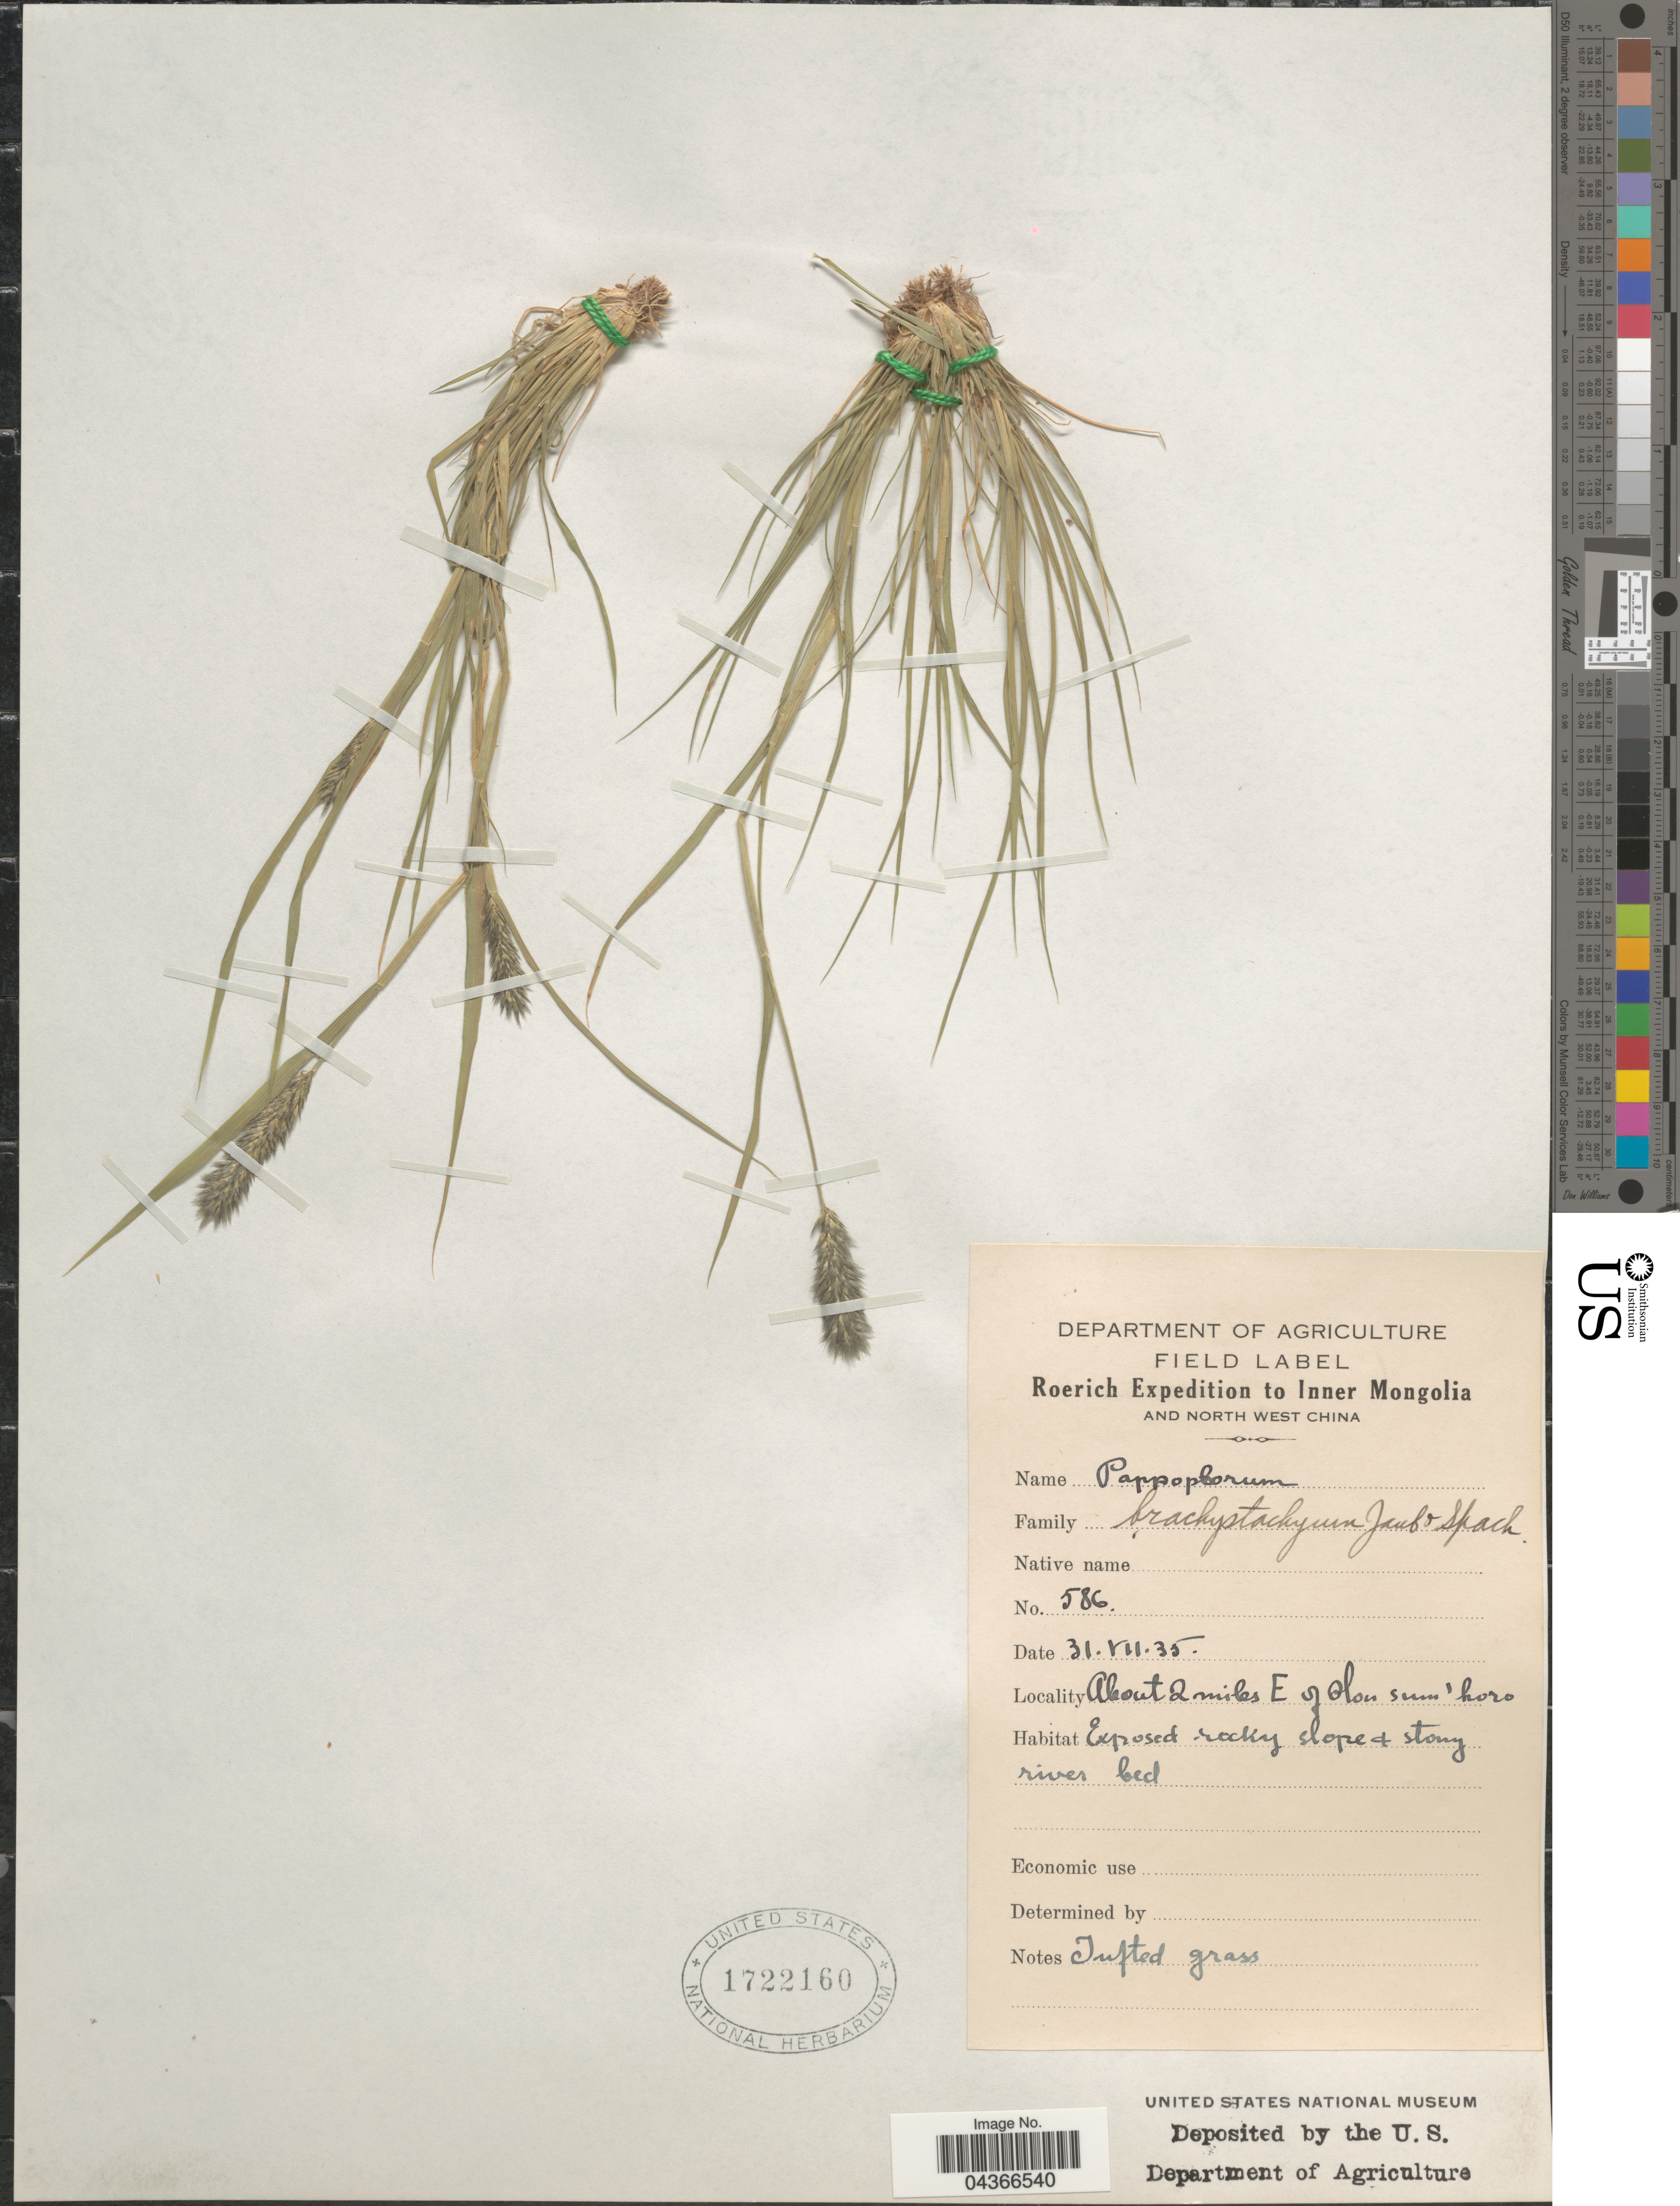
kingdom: Plantae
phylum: Tracheophyta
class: Liliopsida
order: Poales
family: Poaceae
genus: Enneapogon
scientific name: Enneapogon desvauxii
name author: P. Beauv.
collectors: Roerich Expedition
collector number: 586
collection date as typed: Transcribed d/m/y: 31/7/35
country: China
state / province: Nei Monggol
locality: Inner Mongolia and North West China. About 2 miles E of Hou [interpreted] sum'horo [interpreted].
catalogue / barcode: US 1722160